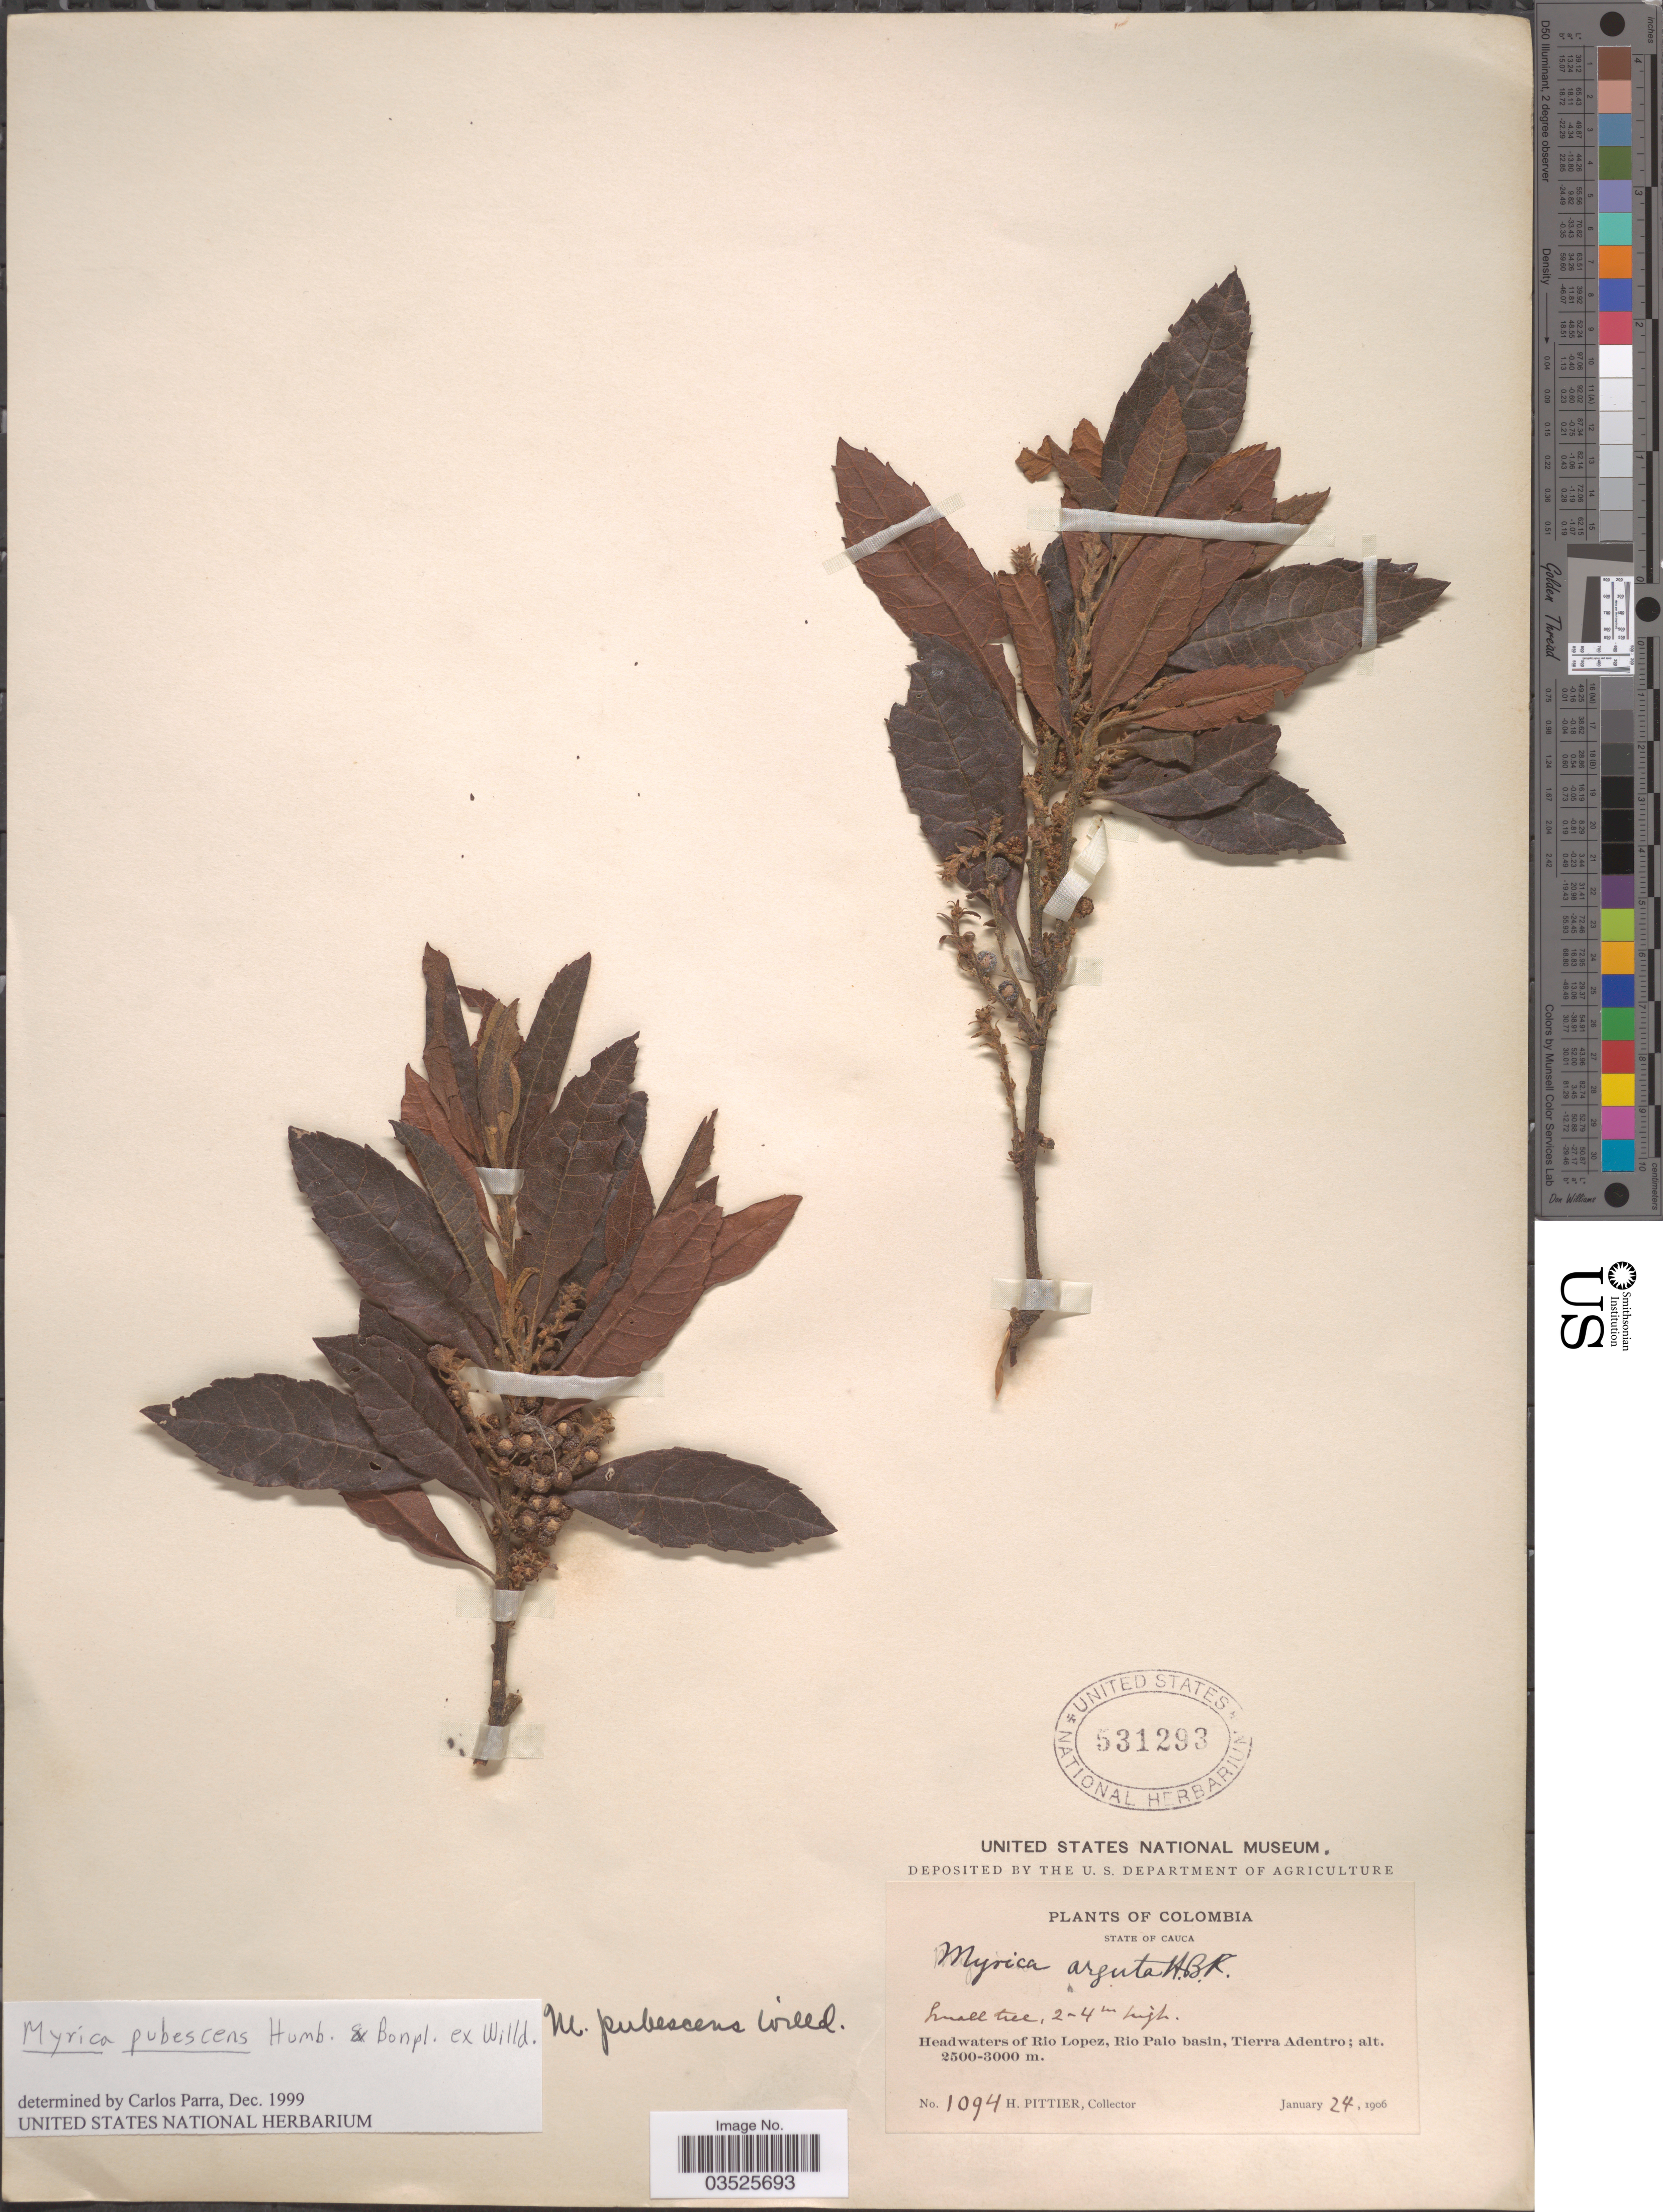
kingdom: Plantae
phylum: Tracheophyta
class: Magnoliopsida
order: Fagales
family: Myricaceae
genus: Morella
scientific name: Morella pubescens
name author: (Humb. & Bonpl. ex Willd.) Wilbur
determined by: Strong, M. T., (US), Smithsonian Institution - National Museum of Natural History (UNITED STATES)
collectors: H. F. Pittier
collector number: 1094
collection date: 1906-01-24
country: Colombia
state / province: Cauca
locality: Headwaters of Rio Lopez, Rio Palo basin, Tierra Adentro.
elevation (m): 2500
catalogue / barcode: US 531293